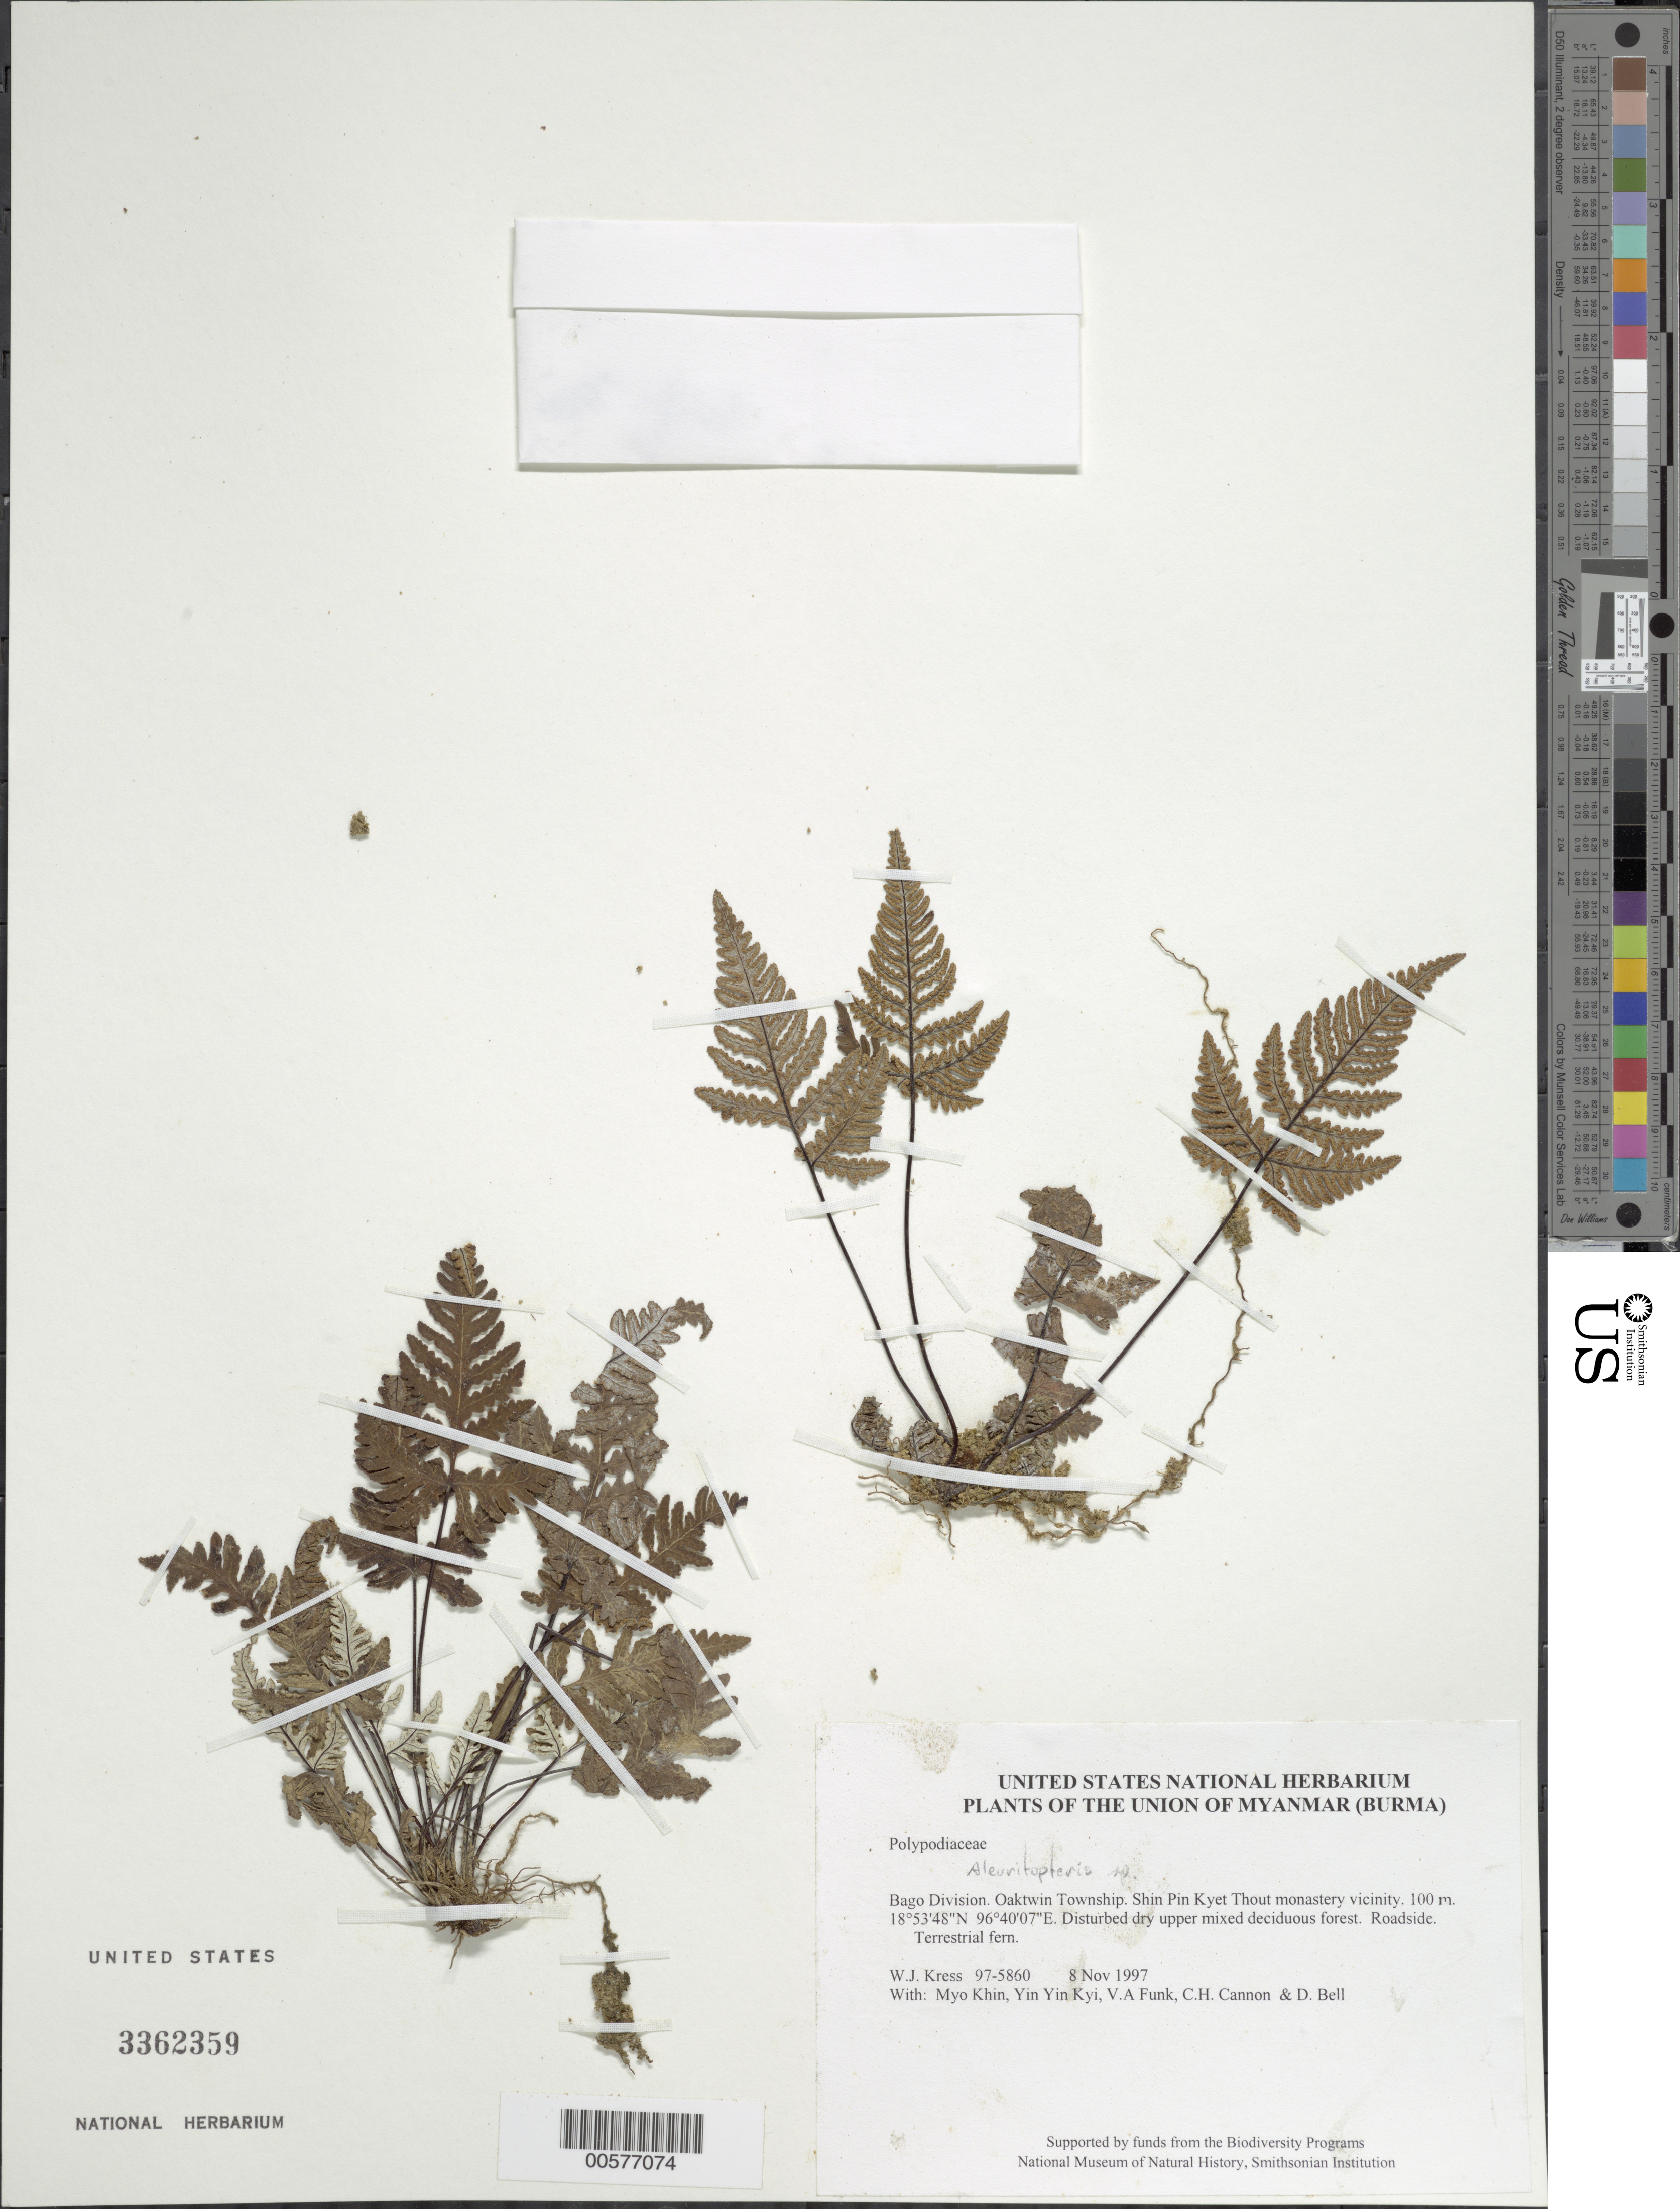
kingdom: Plantae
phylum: Tracheophyta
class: Polypodiopsida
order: Polypodiales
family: Pteridaceae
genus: Aleuritopteris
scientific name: Aleuritopteris sp.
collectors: W. J. Kress, Myo Khin, Yin Yin Kyi, V. Funk, C. H. Cannon & D. A. Bell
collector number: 97-5860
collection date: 1997-11-08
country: Myanmar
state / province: Bago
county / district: Oaktwin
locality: Shin Pin Kyet Thout monastery vicinity.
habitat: Disturbed dry upper mixed deciduous forest. Roadside.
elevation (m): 100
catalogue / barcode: US 3362359